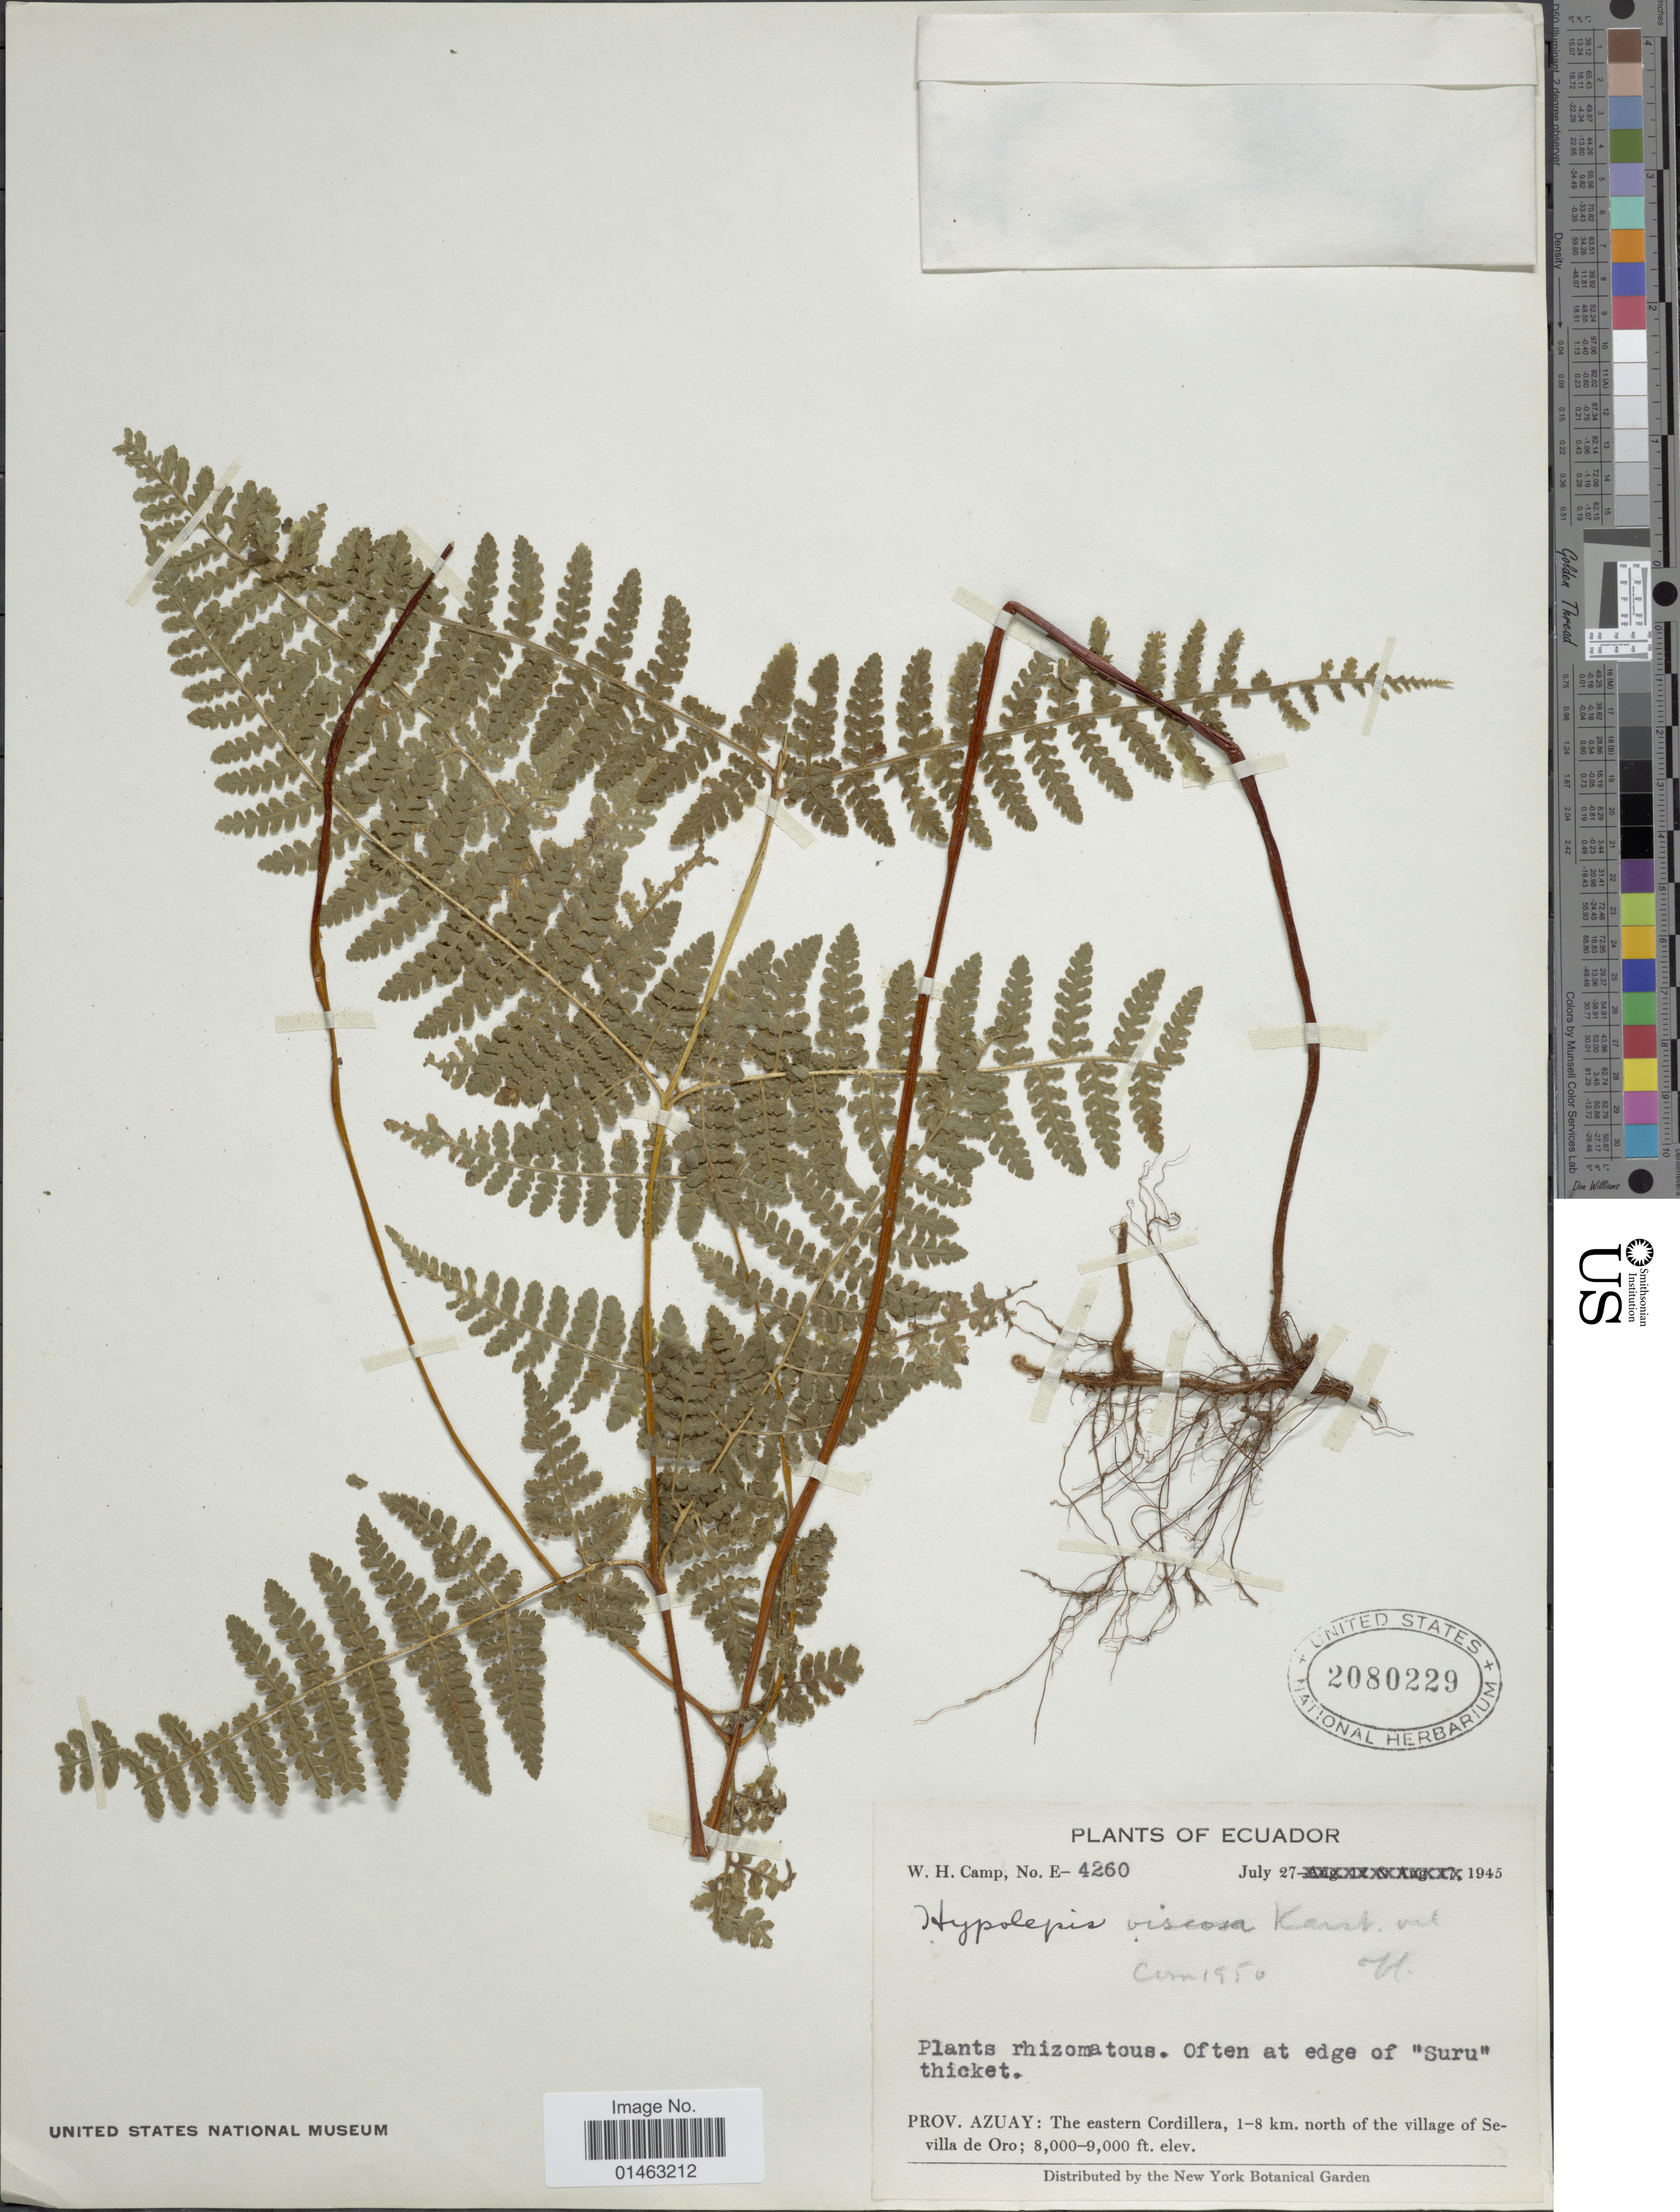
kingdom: Plantae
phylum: Tracheophyta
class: Polypodiopsida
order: Polypodiales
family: Dennstaedtiaceae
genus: Hypolepis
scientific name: Hypolepis viscosa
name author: H. Karst.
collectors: W. H. Camp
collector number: E - 4260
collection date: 1945-07-27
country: Ecuador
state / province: Azuay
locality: The Eastern Cordillera, 1-8 km. north of the village of Sevilla de Oro.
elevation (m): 2438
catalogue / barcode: US 2080229